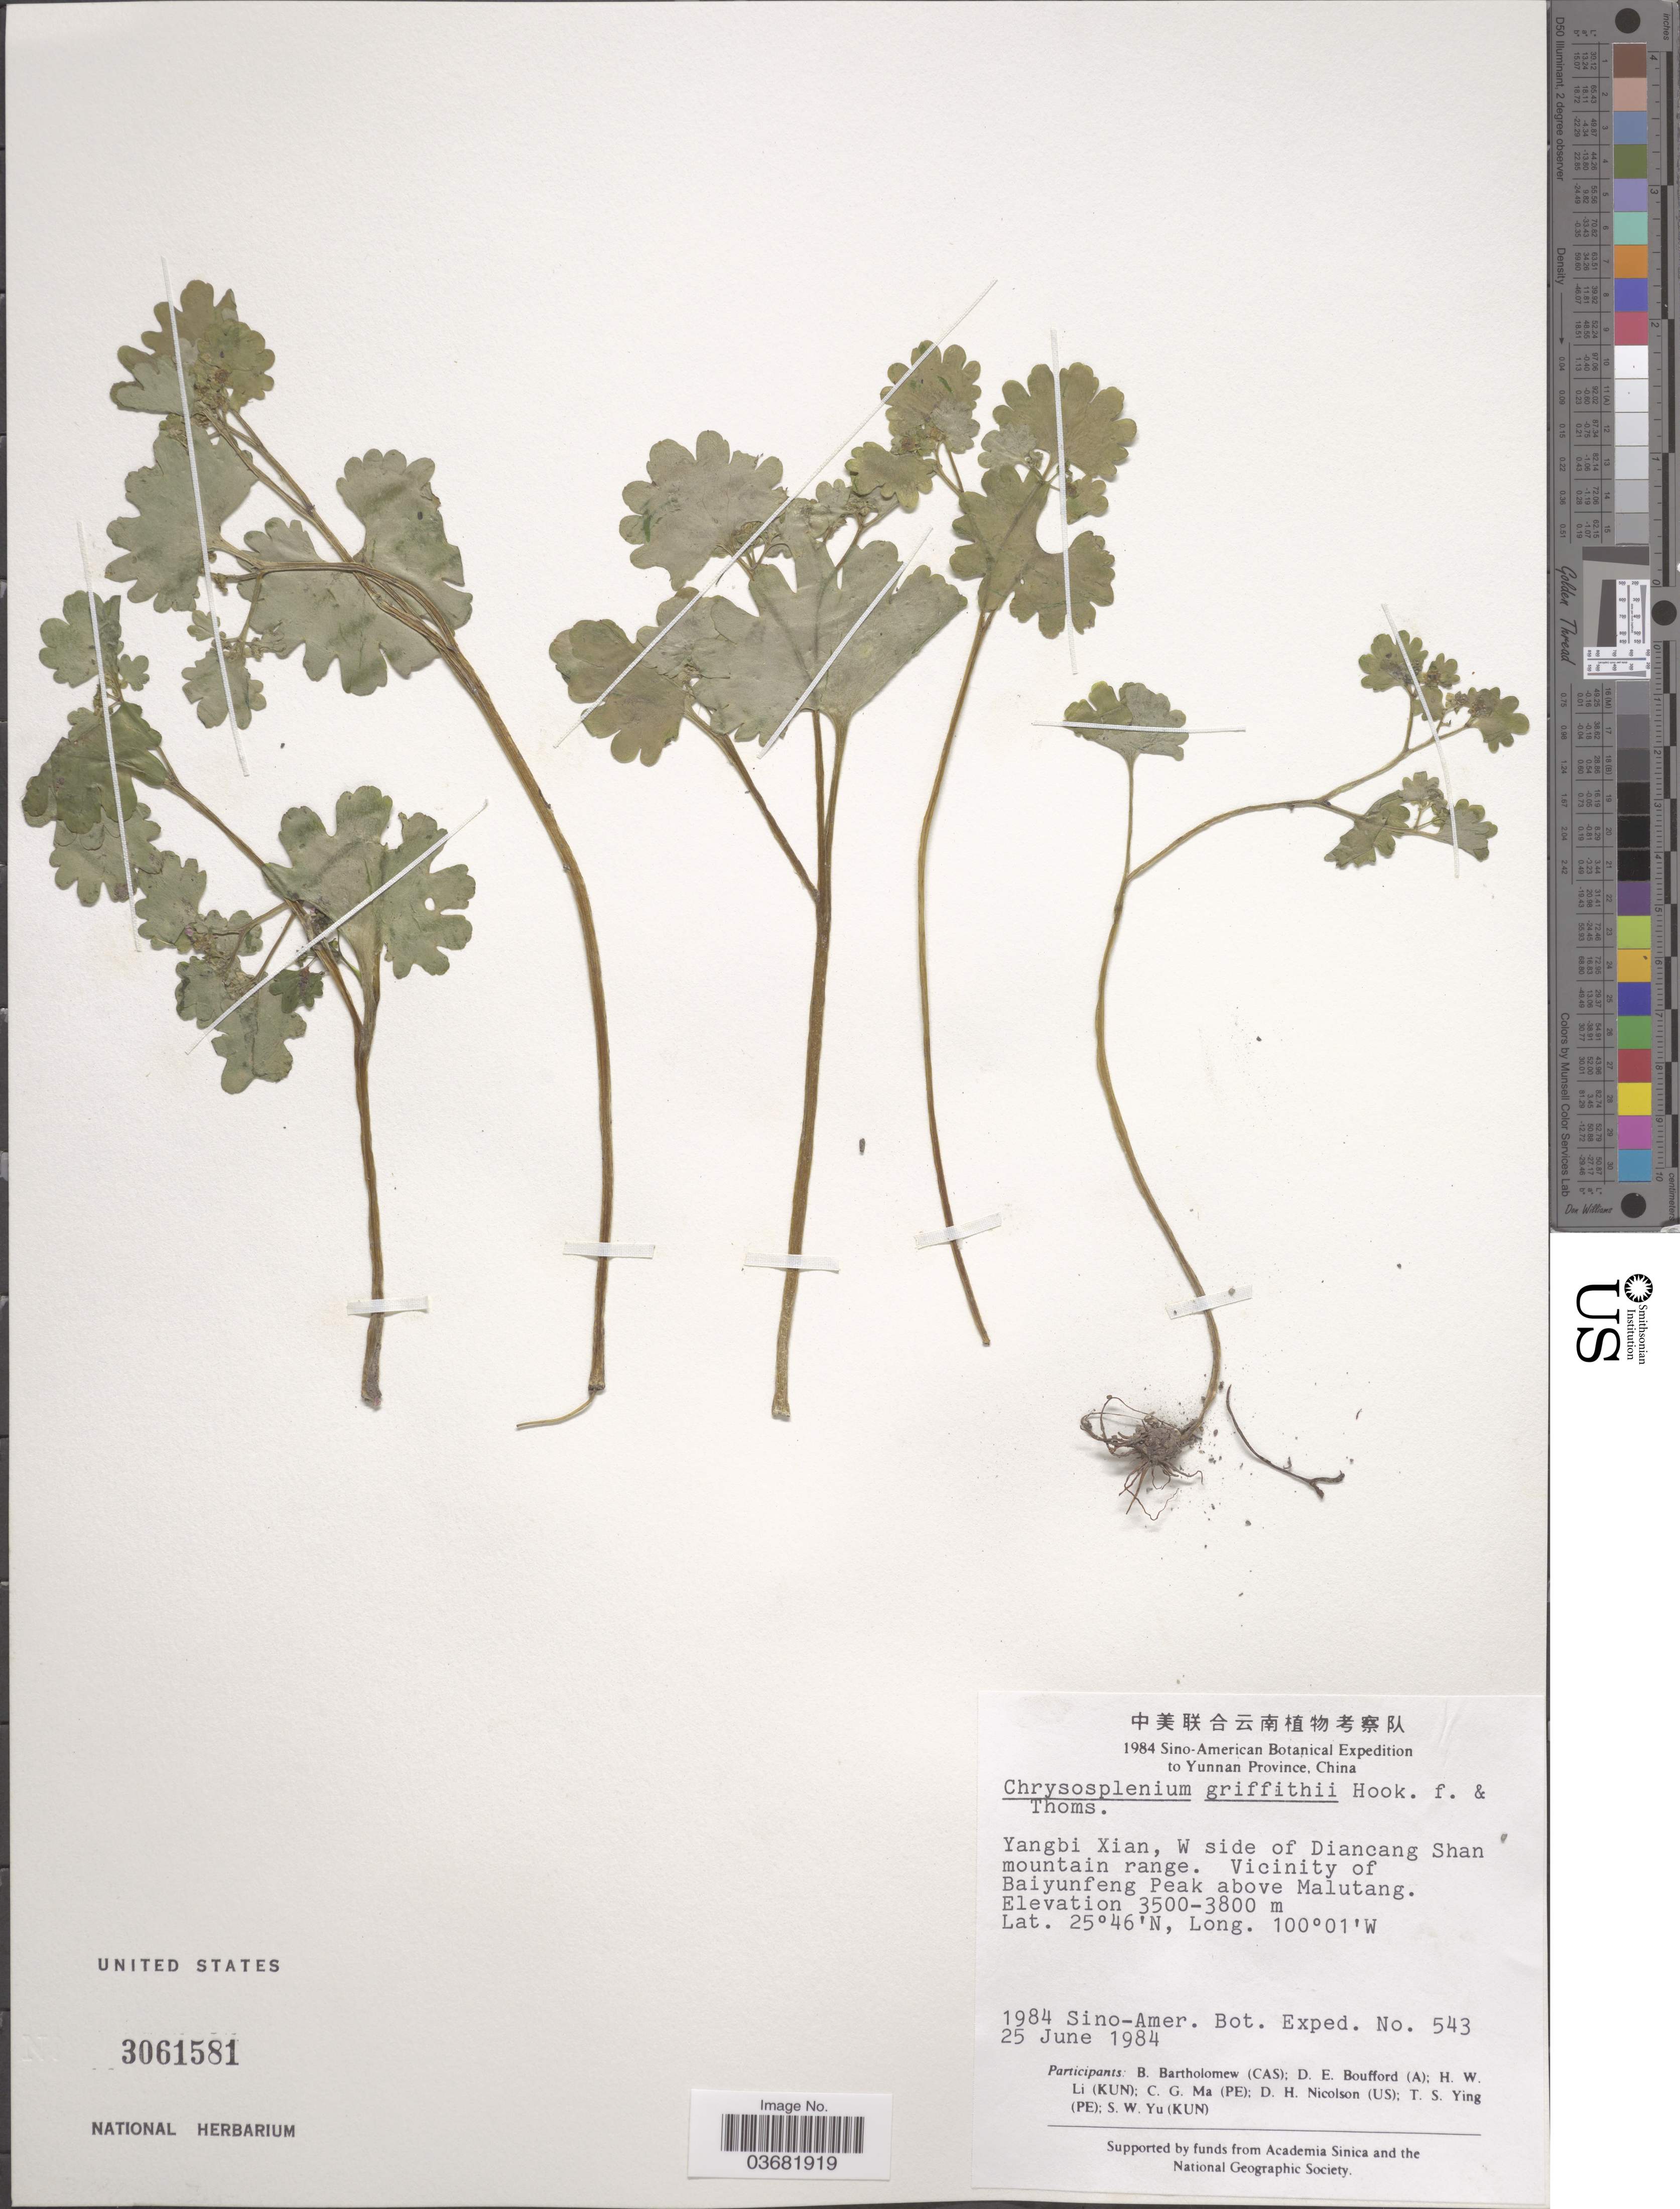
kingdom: Plantae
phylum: Tracheophyta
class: Magnoliopsida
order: Saxifragales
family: Saxifragaceae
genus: Chrysosplenium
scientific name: Chrysosplenium griffithii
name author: Hook. f. & Thomson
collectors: B. Bartholomew, D. E. Boufford, H. W. Li, C. Ma & et al.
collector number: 543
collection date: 1984-06-25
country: China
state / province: Yunnan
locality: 1984 Sino-American Botanical Expedition. Yangbi Xian, W side of Diancang Shan mountain range. Vicinity of Baiyunfeng Peak above Malutang.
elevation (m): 3500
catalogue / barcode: US 3061581